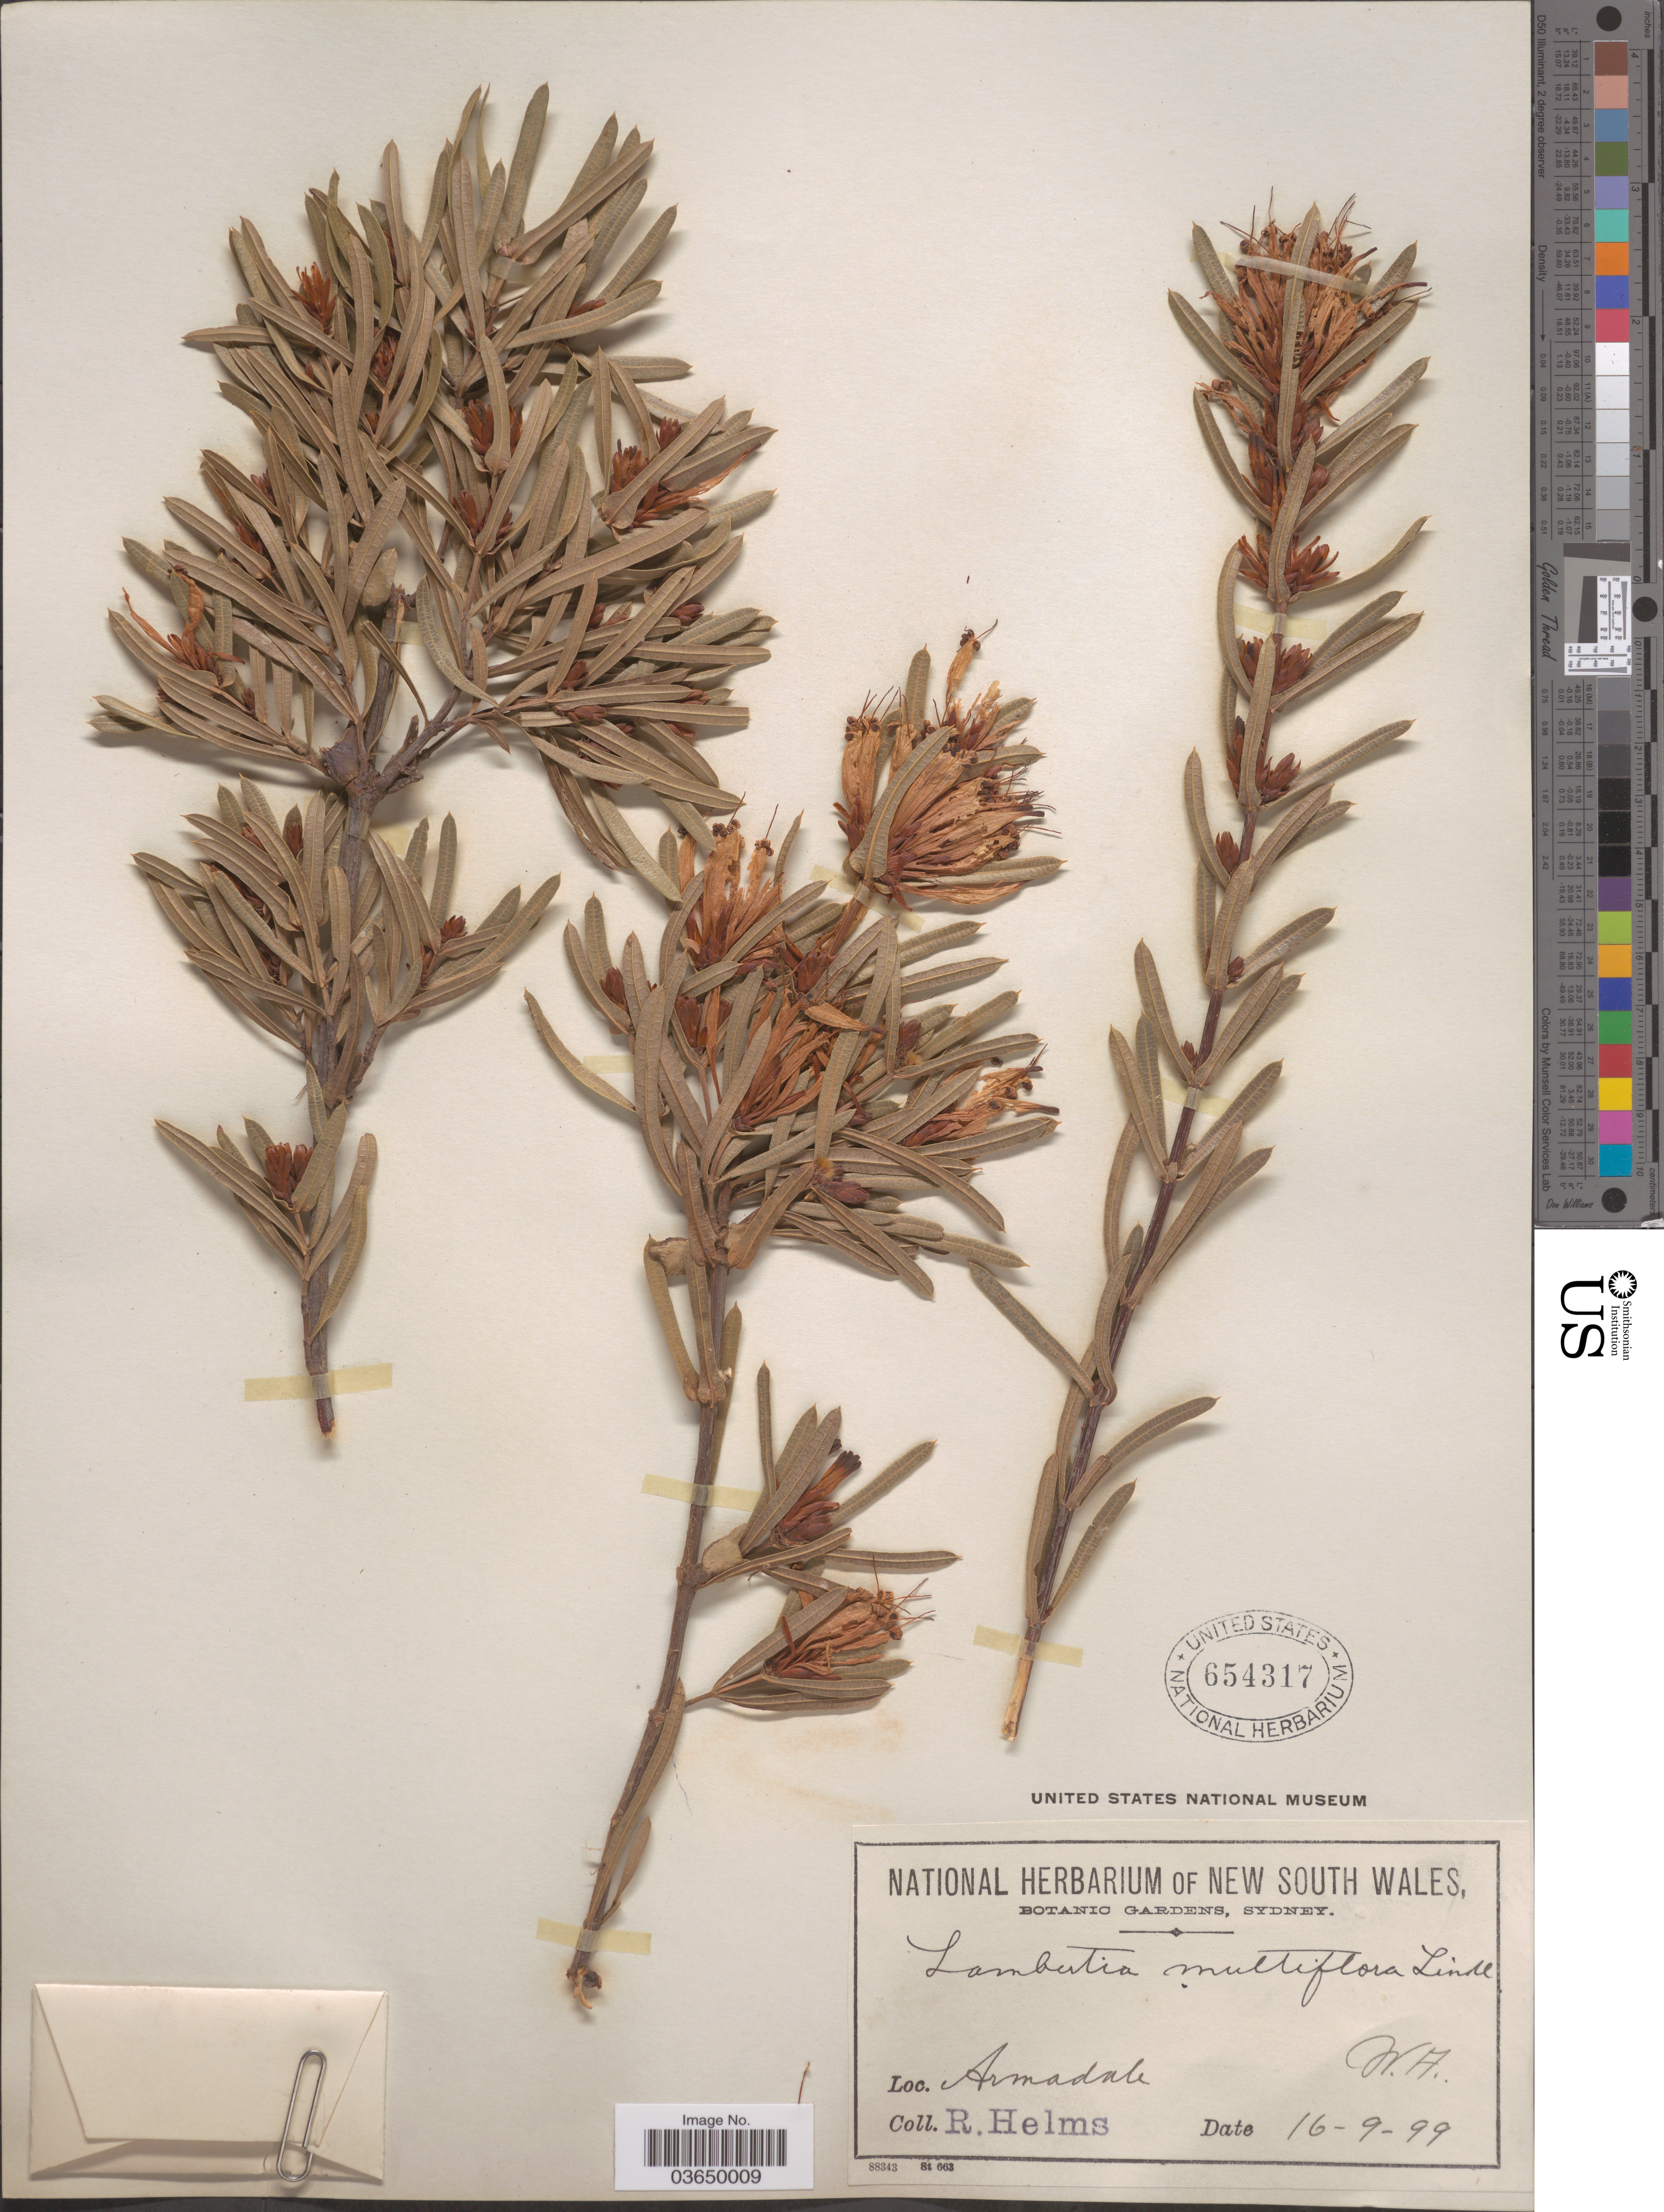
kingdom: Plantae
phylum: Tracheophyta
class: Magnoliopsida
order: Proteales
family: Proteaceae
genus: Lambertia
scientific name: Lambertia multiflora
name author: Lindl.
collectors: R. Helms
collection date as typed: Transcribed d/m/y: 16/9/99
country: Australia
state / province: Western Australia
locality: Armadale. W.A.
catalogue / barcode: US 654317